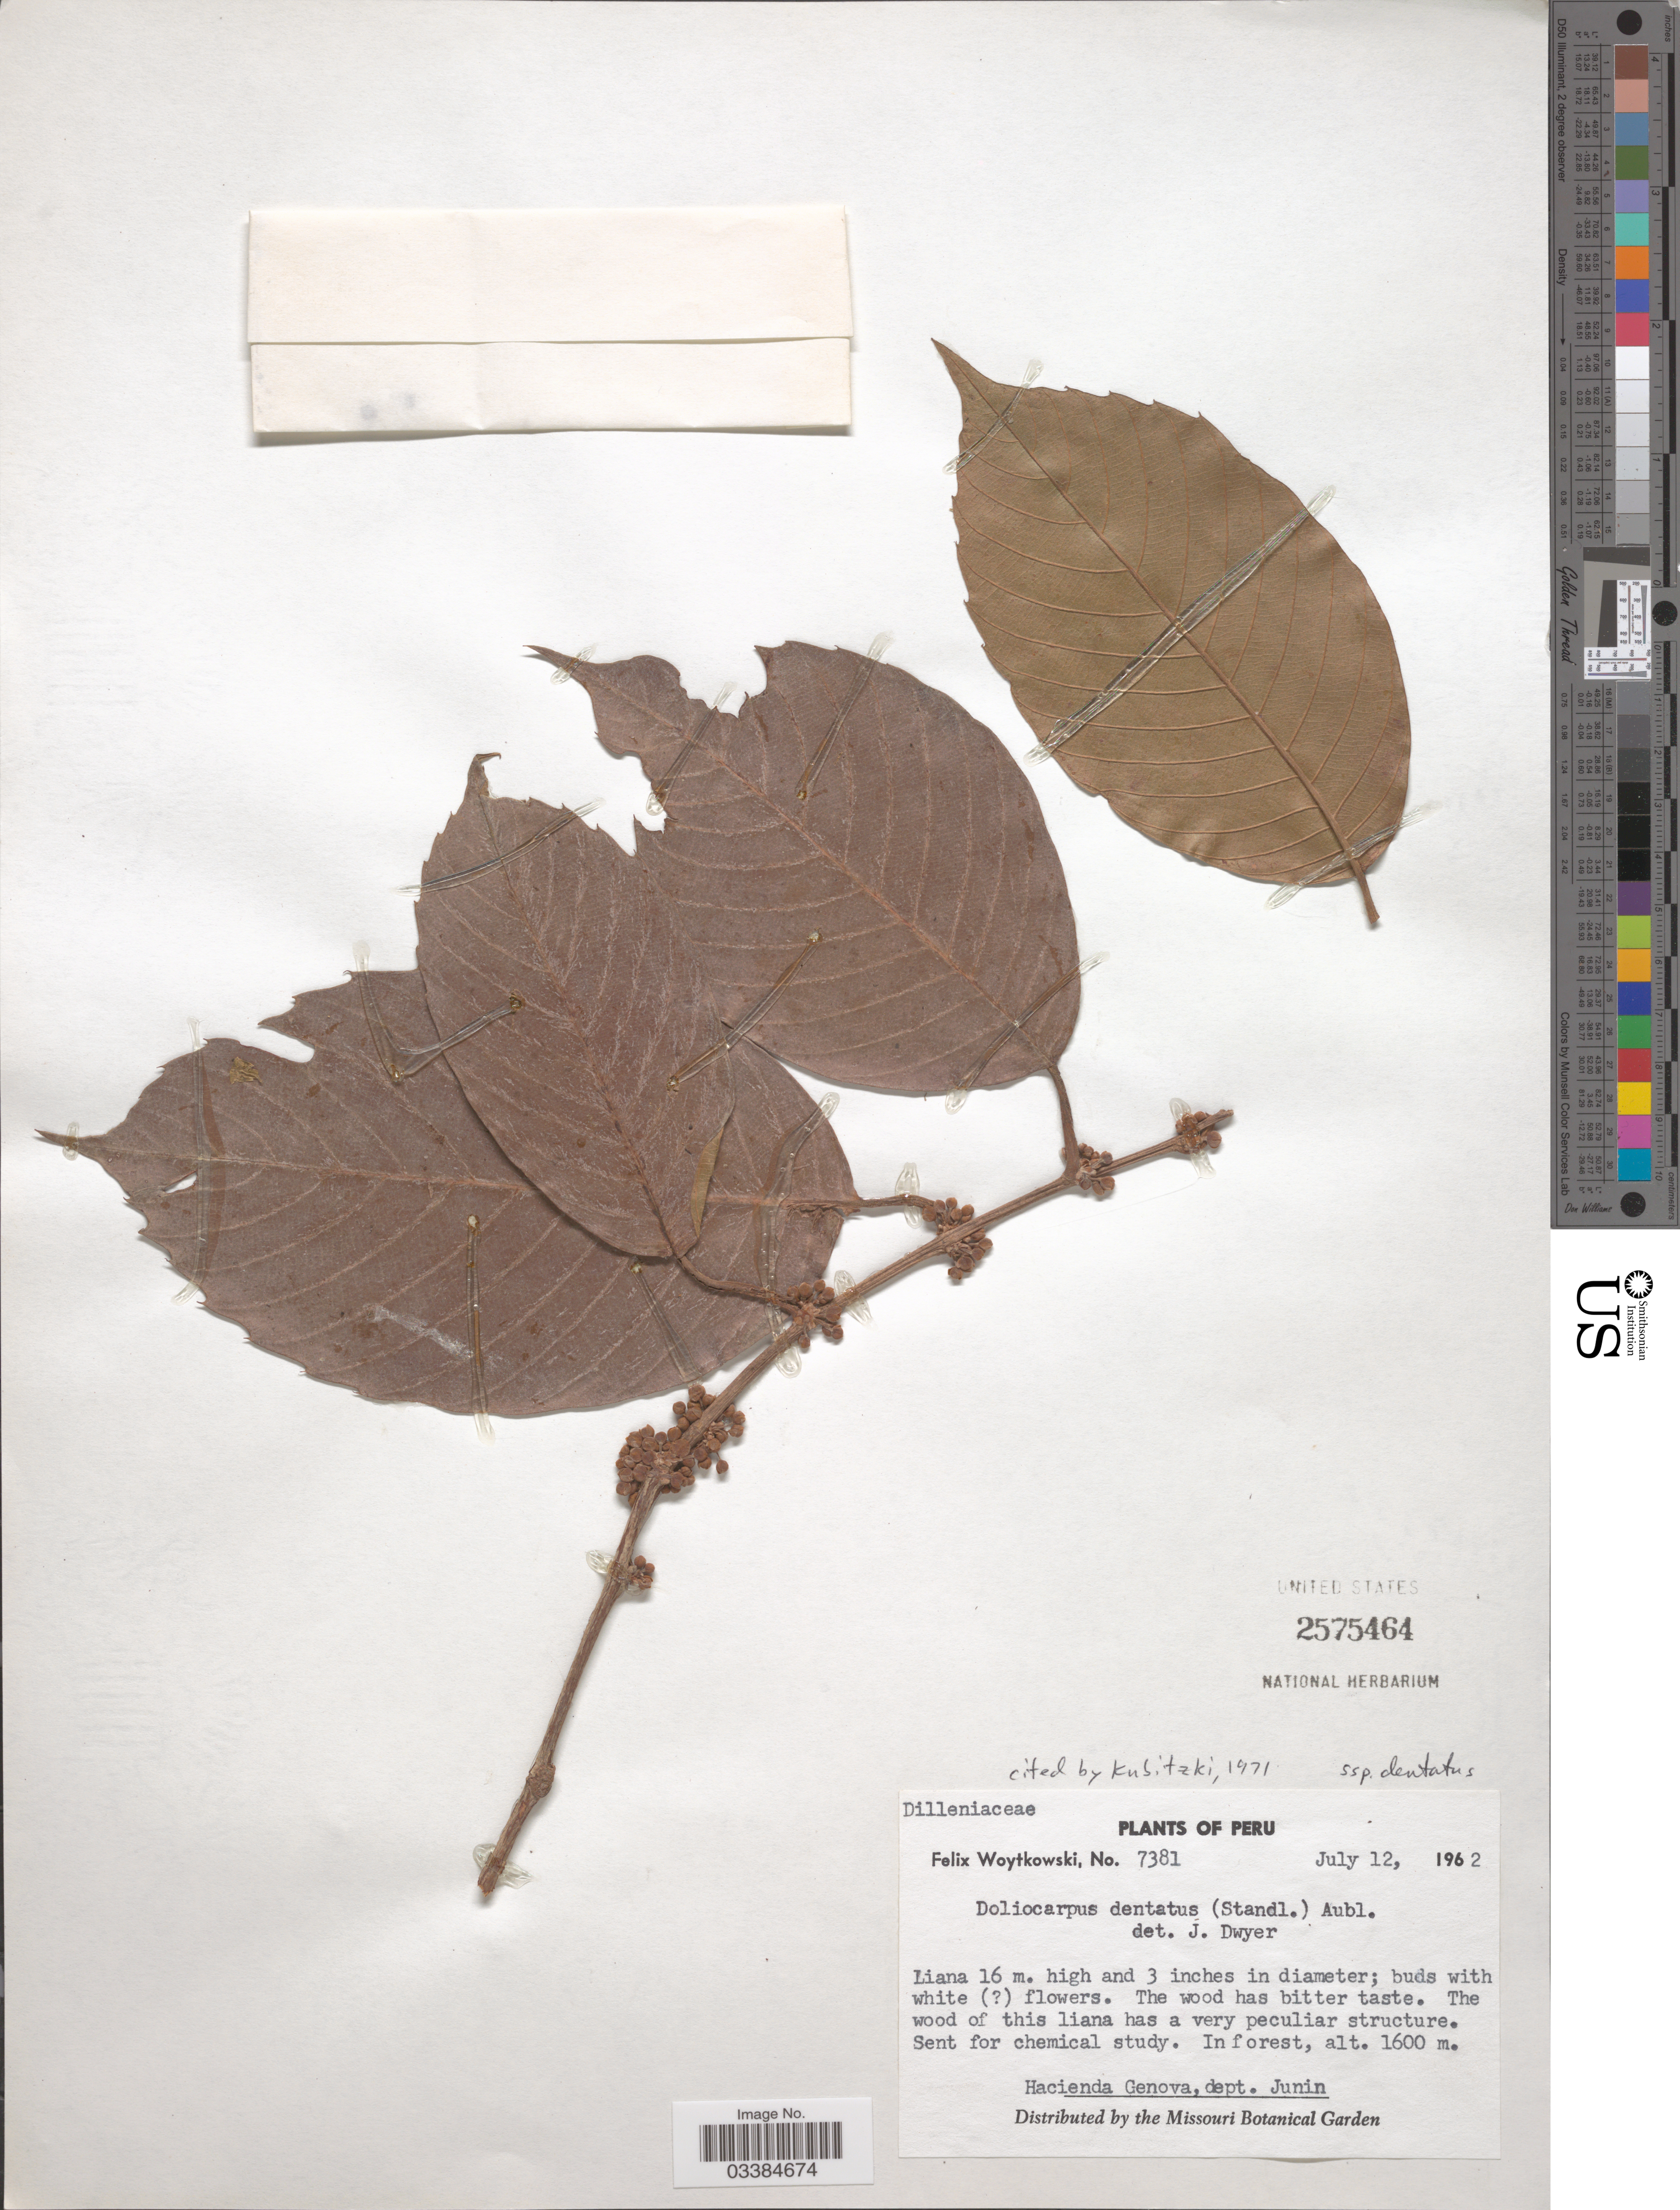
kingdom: Plantae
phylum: Tracheophyta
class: Magnoliopsida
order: Dilleniales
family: Dilleniaceae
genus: Doliocarpus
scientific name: Doliocarpus dentatus subsp. dentatus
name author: (Aubl.) Standl.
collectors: F. Woytkowski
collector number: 7381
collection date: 1962-07-12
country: Peru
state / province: Junín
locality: Hacienda Genova, dept. Junin.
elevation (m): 1600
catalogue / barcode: US 2575464